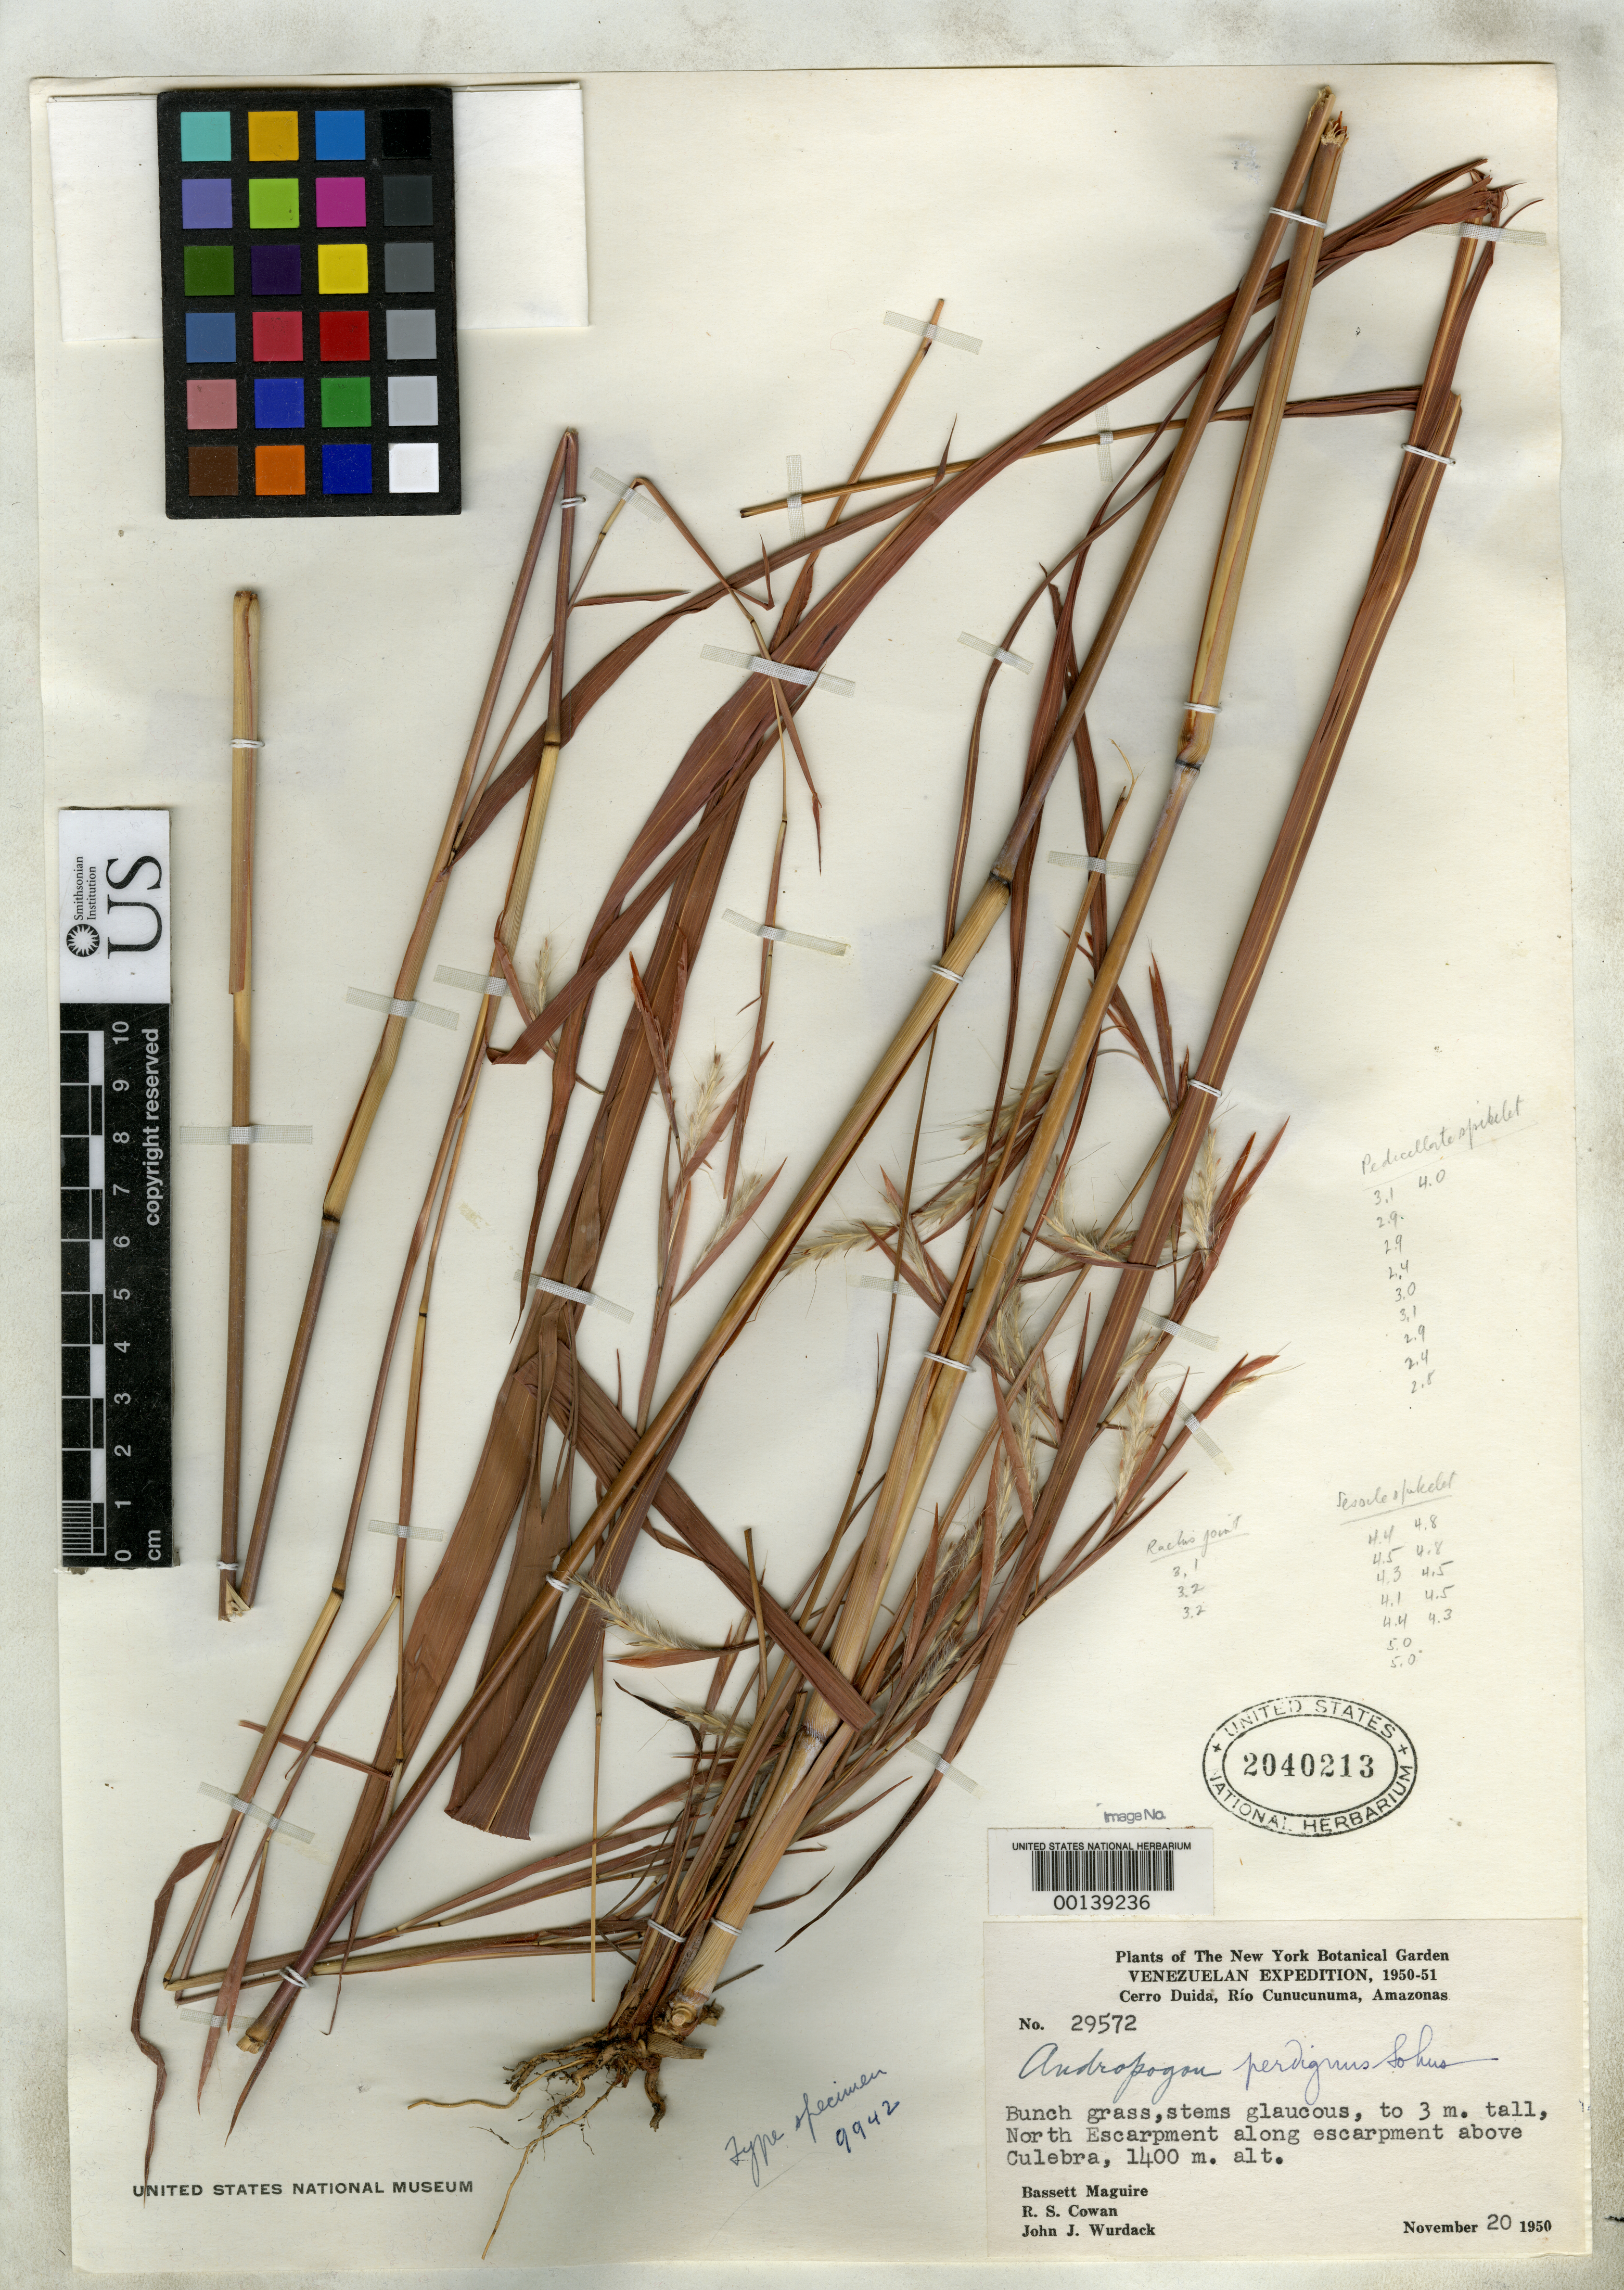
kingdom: Plantae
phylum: Tracheophyta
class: Liliopsida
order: Poales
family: Poaceae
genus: Andropogon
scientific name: Andropogon perdignus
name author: Sohns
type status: Holotype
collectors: B. Maguire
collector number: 29572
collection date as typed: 20 Nov 1950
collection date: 1950-11-20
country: Venezuela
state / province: Amazonas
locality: Cunucunuma; alt. 1400m Cuncunuma; alt. 1400m.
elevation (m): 1400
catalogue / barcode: US 2040213